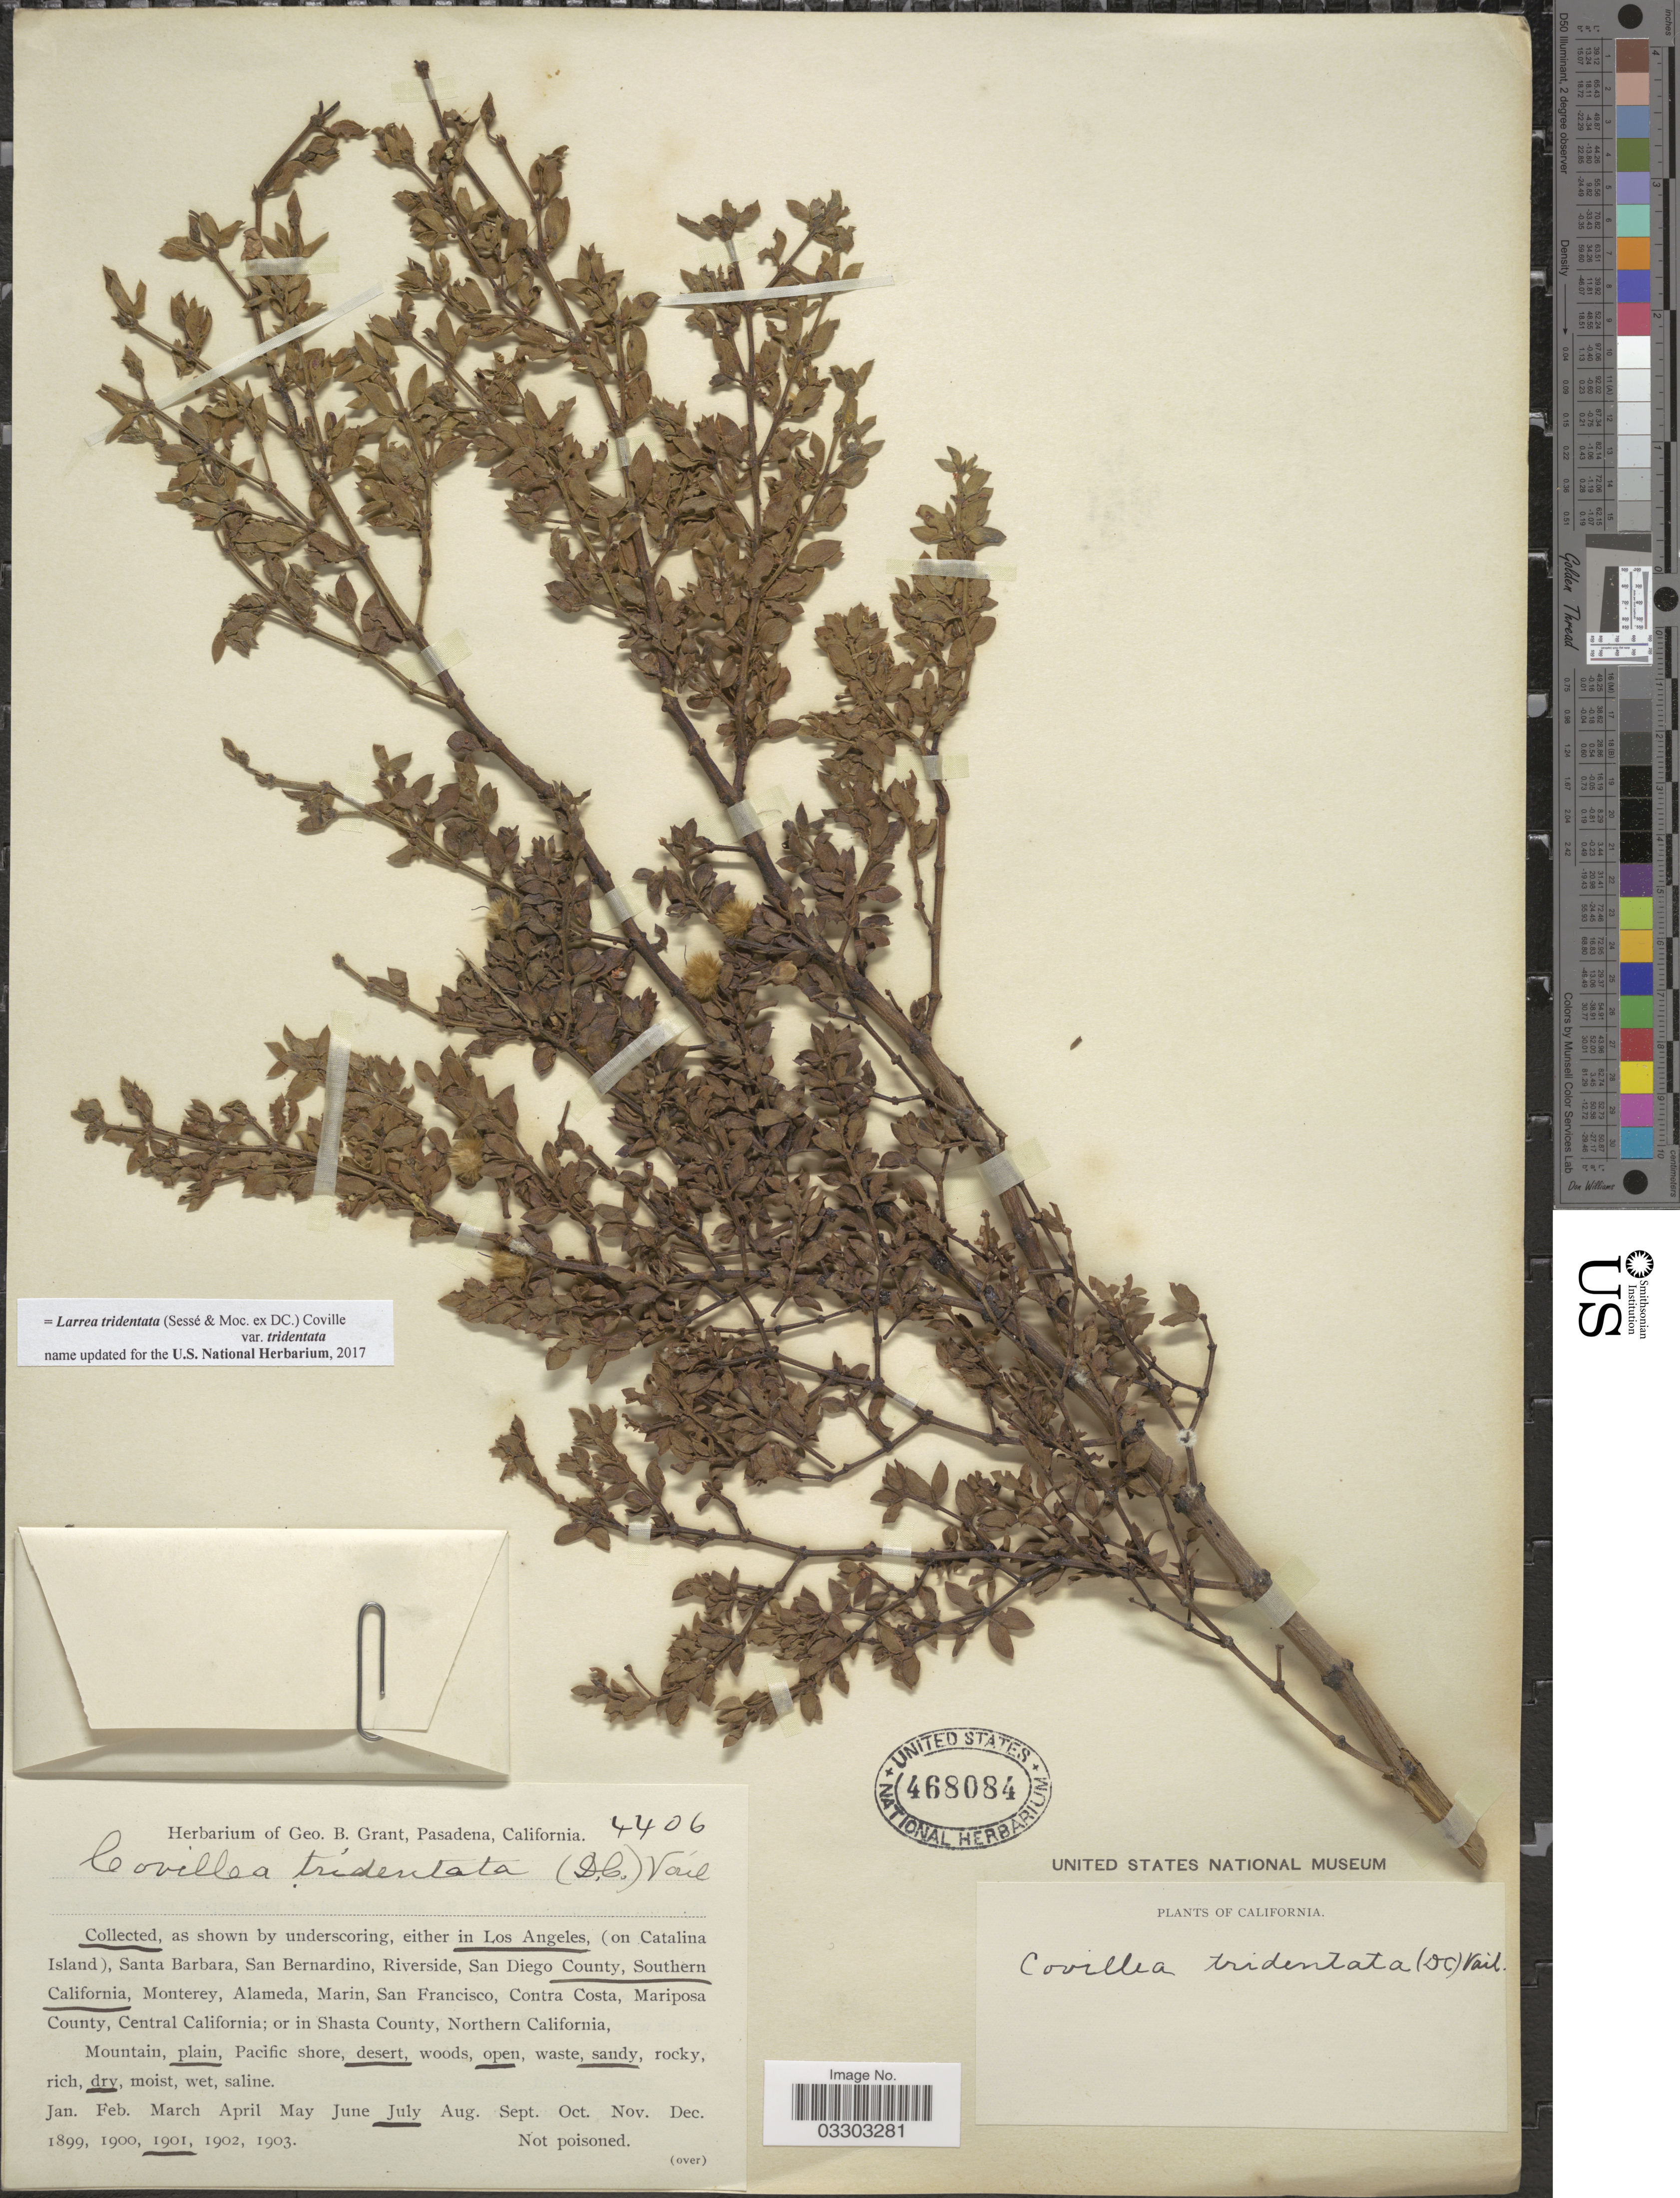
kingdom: Plantae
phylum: Tracheophyta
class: Magnoliopsida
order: Zygophyllales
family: Zygophyllaceae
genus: Larrea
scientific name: Larrea tridentata var. tridentata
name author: (Sessé & Moc. ex DC.) Coville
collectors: ex herb. Geo. B. Grant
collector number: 4406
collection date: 1901-07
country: United States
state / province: California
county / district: San Diego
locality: In Los Angeles, San Diego [unsure placement] County, Southern California.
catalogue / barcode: US 468084